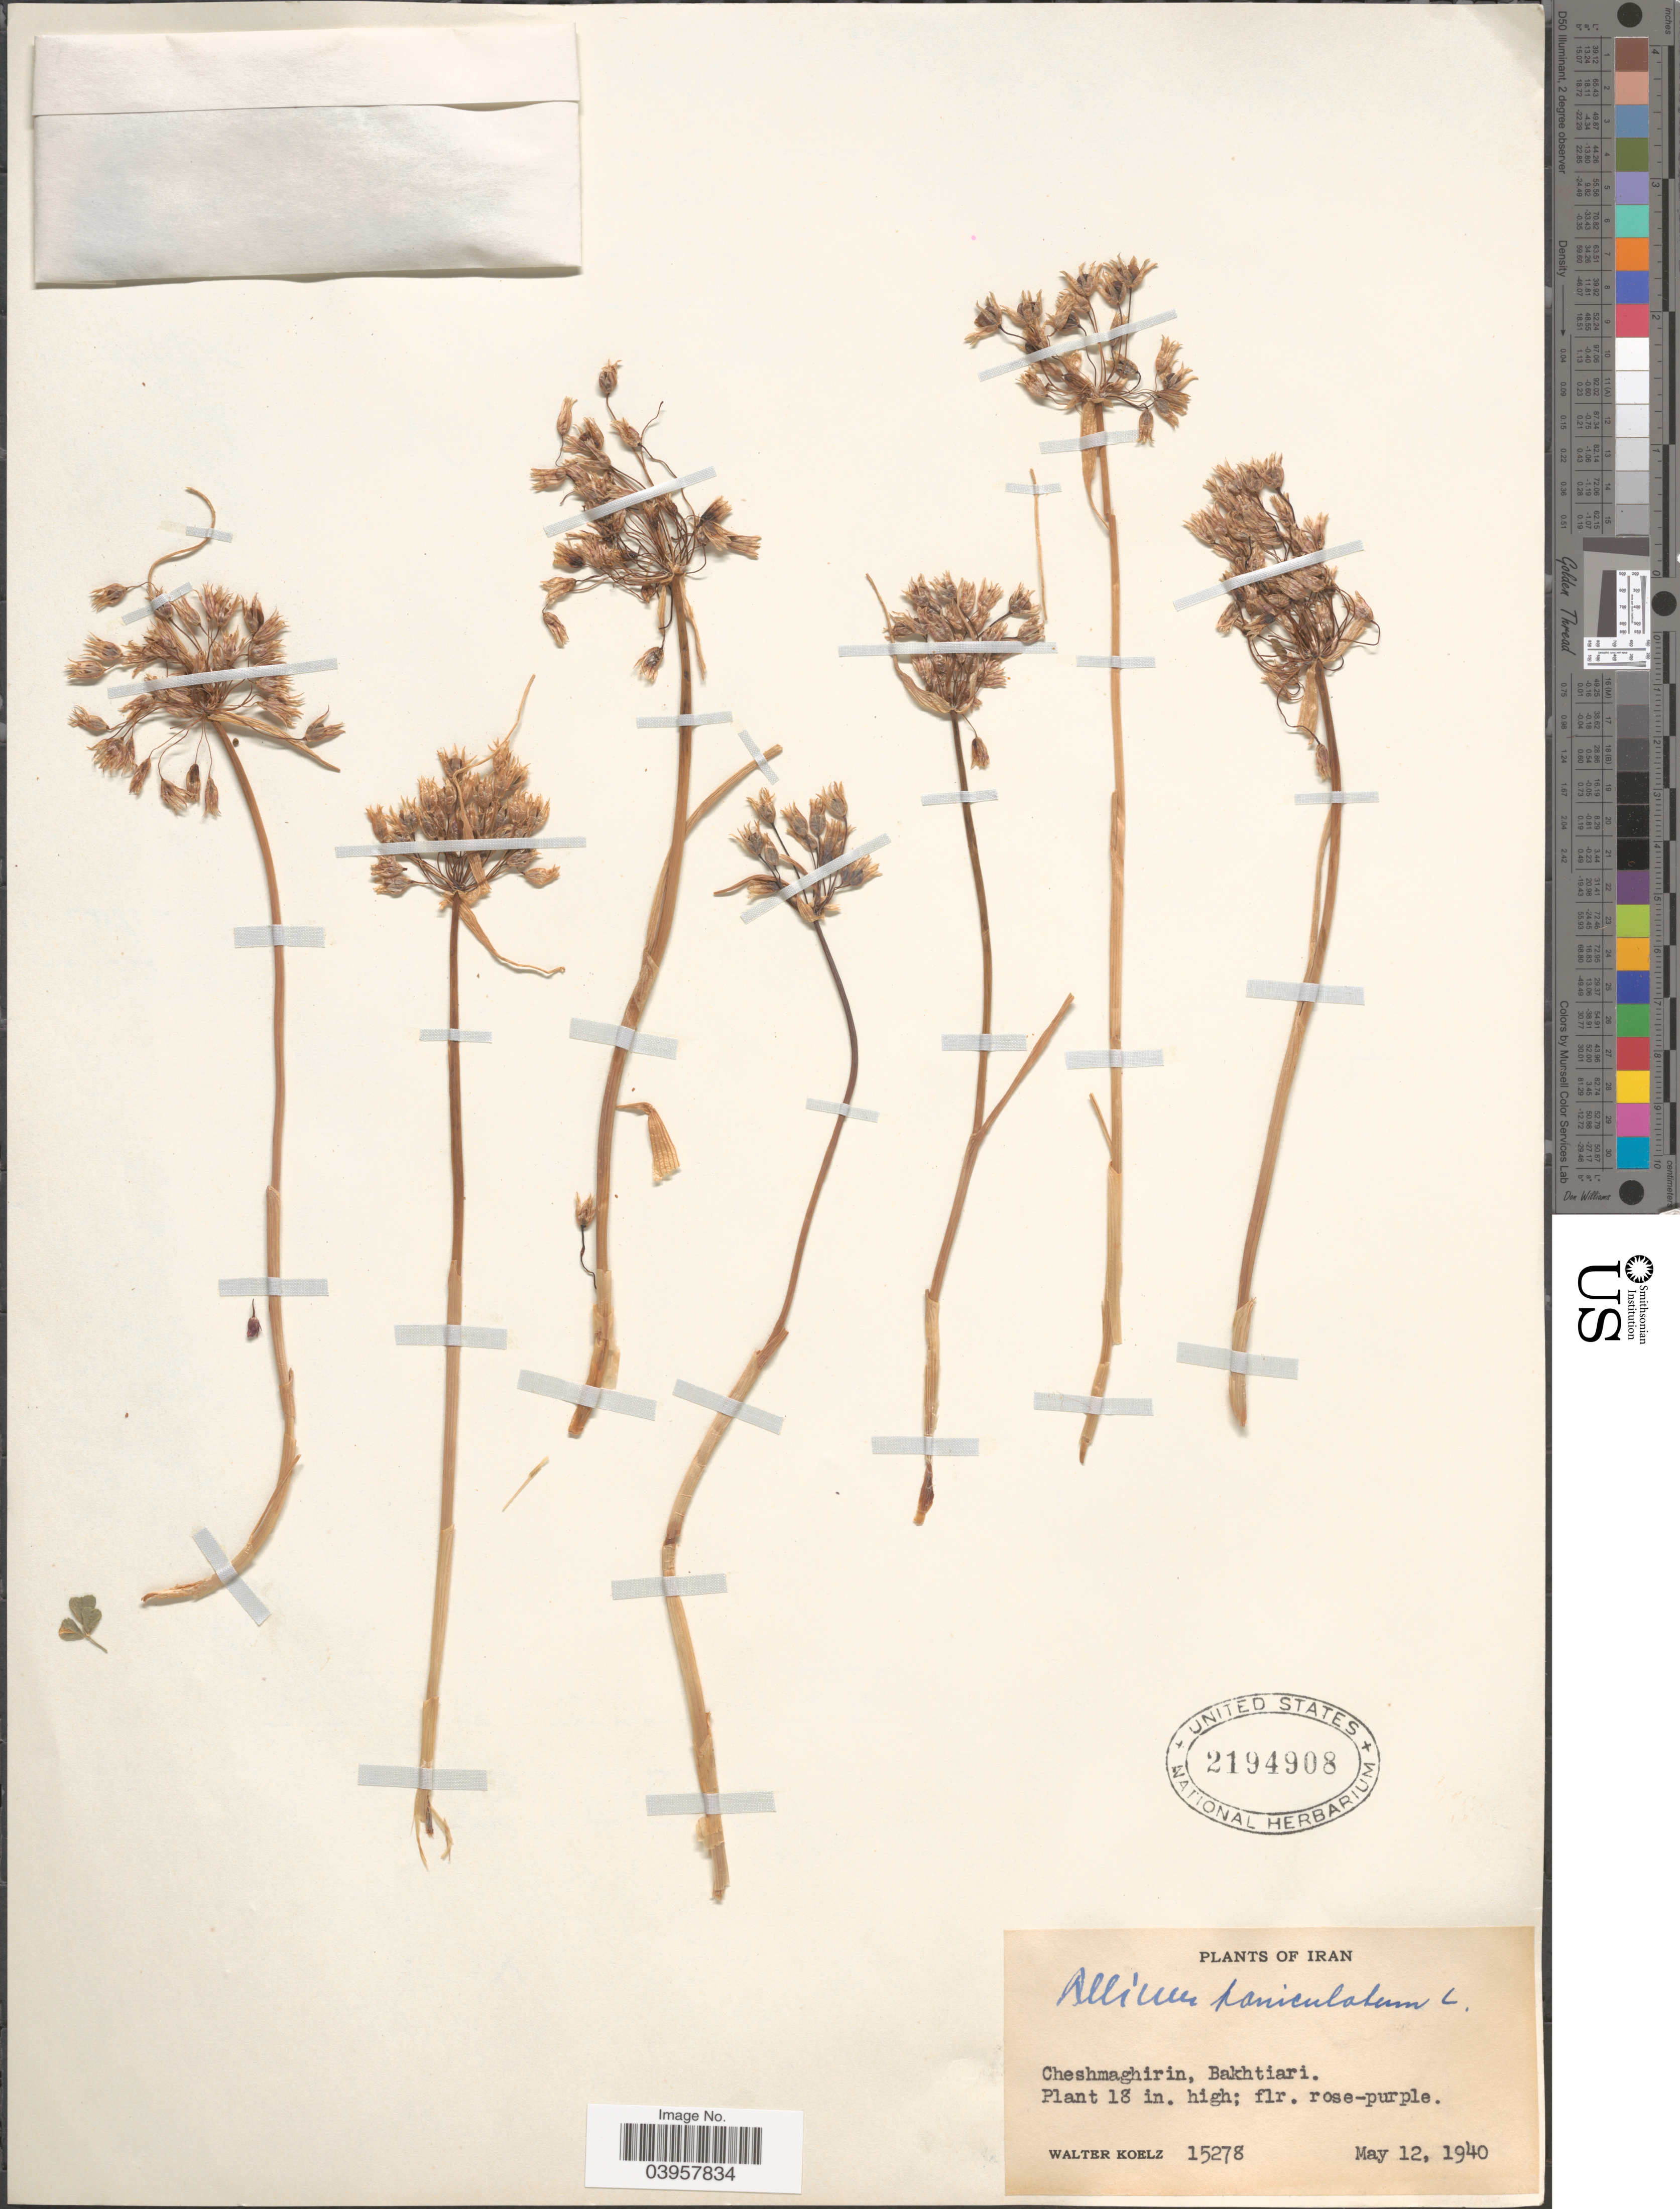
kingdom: Plantae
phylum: Tracheophyta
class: Liliopsida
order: Asparagales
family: Amaryllidaceae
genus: Allium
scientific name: Allium paniculatum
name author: L.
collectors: W. N. Koelz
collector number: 15278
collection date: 1940-05-12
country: Iran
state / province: Chahar Mahaal and Bakhtiari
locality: Cheshmaghirin, Bakhtiari.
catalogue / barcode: US 2194908